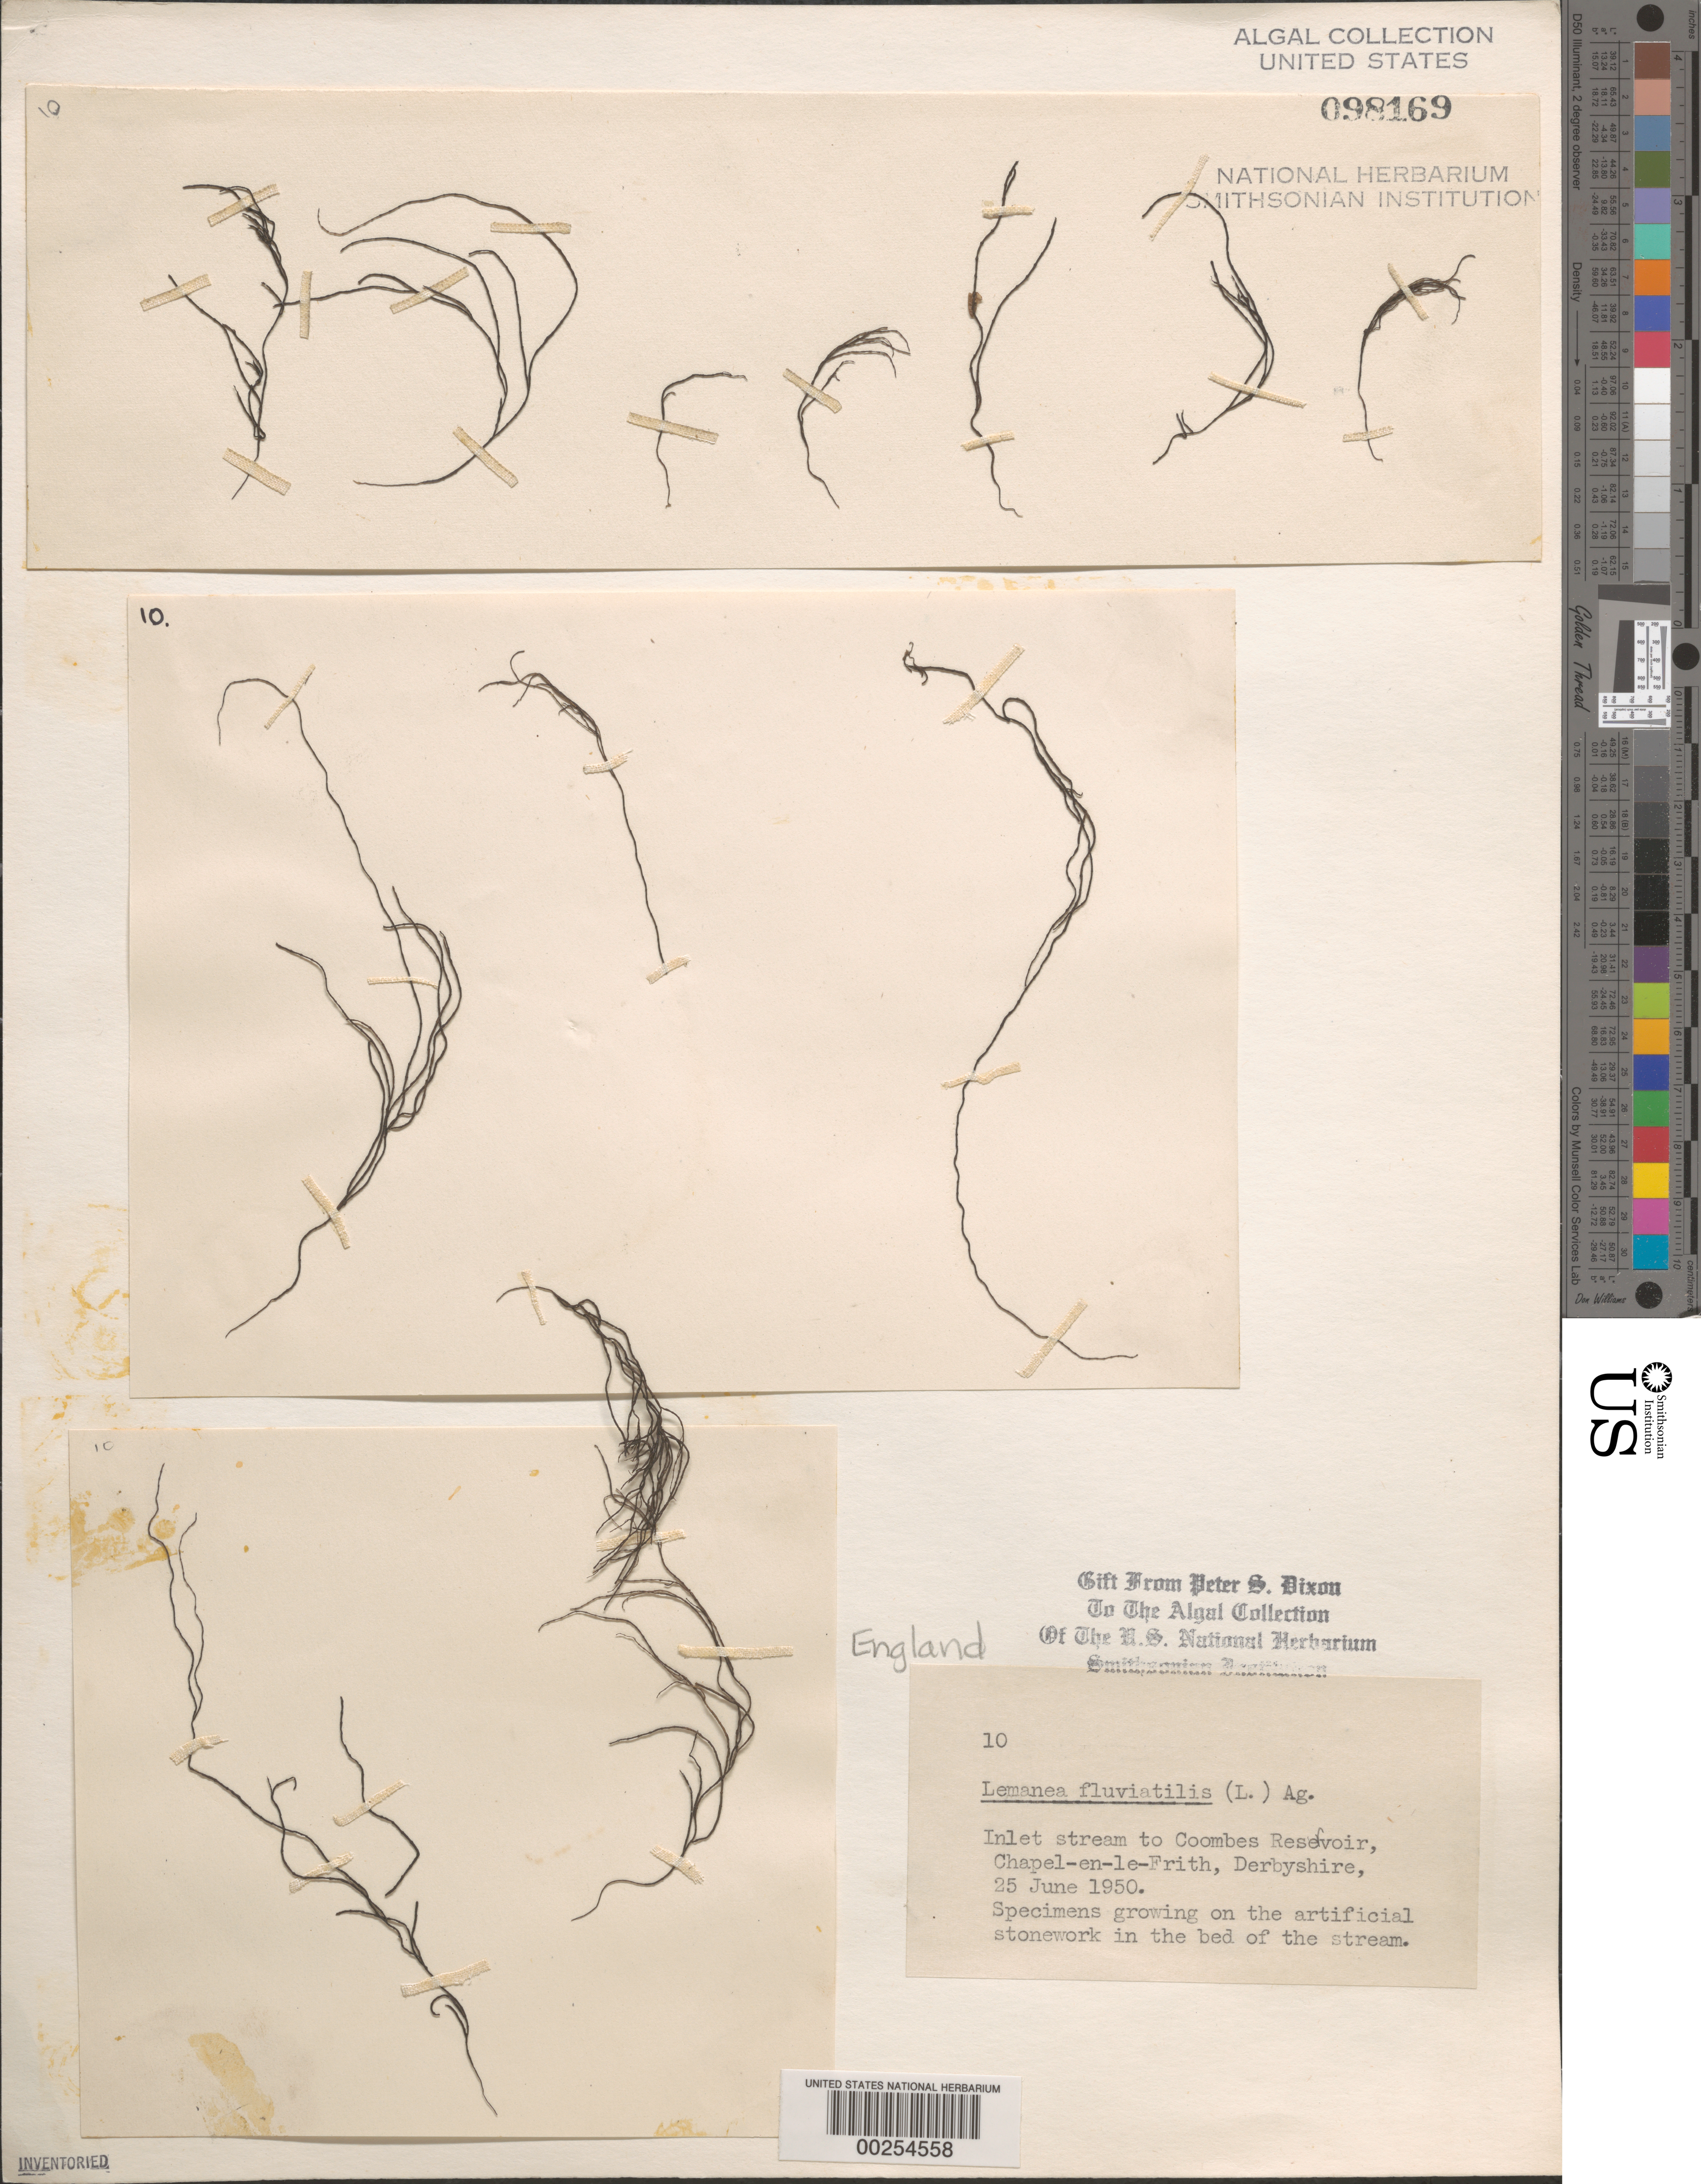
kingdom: Plantae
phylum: Rhodophyta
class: Florideophyceae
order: Batrachospermales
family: Lemaneaceae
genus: Lemanea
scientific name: Lemanea fluviatilis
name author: (L.) C. Agardh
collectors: P. S. Dixon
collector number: PSD 10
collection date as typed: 25 Jun 1950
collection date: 1950-06-25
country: United Kingdom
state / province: England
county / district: Derbyshire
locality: Coombes Reservoir, Chapel-en-le-Frith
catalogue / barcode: US 98169